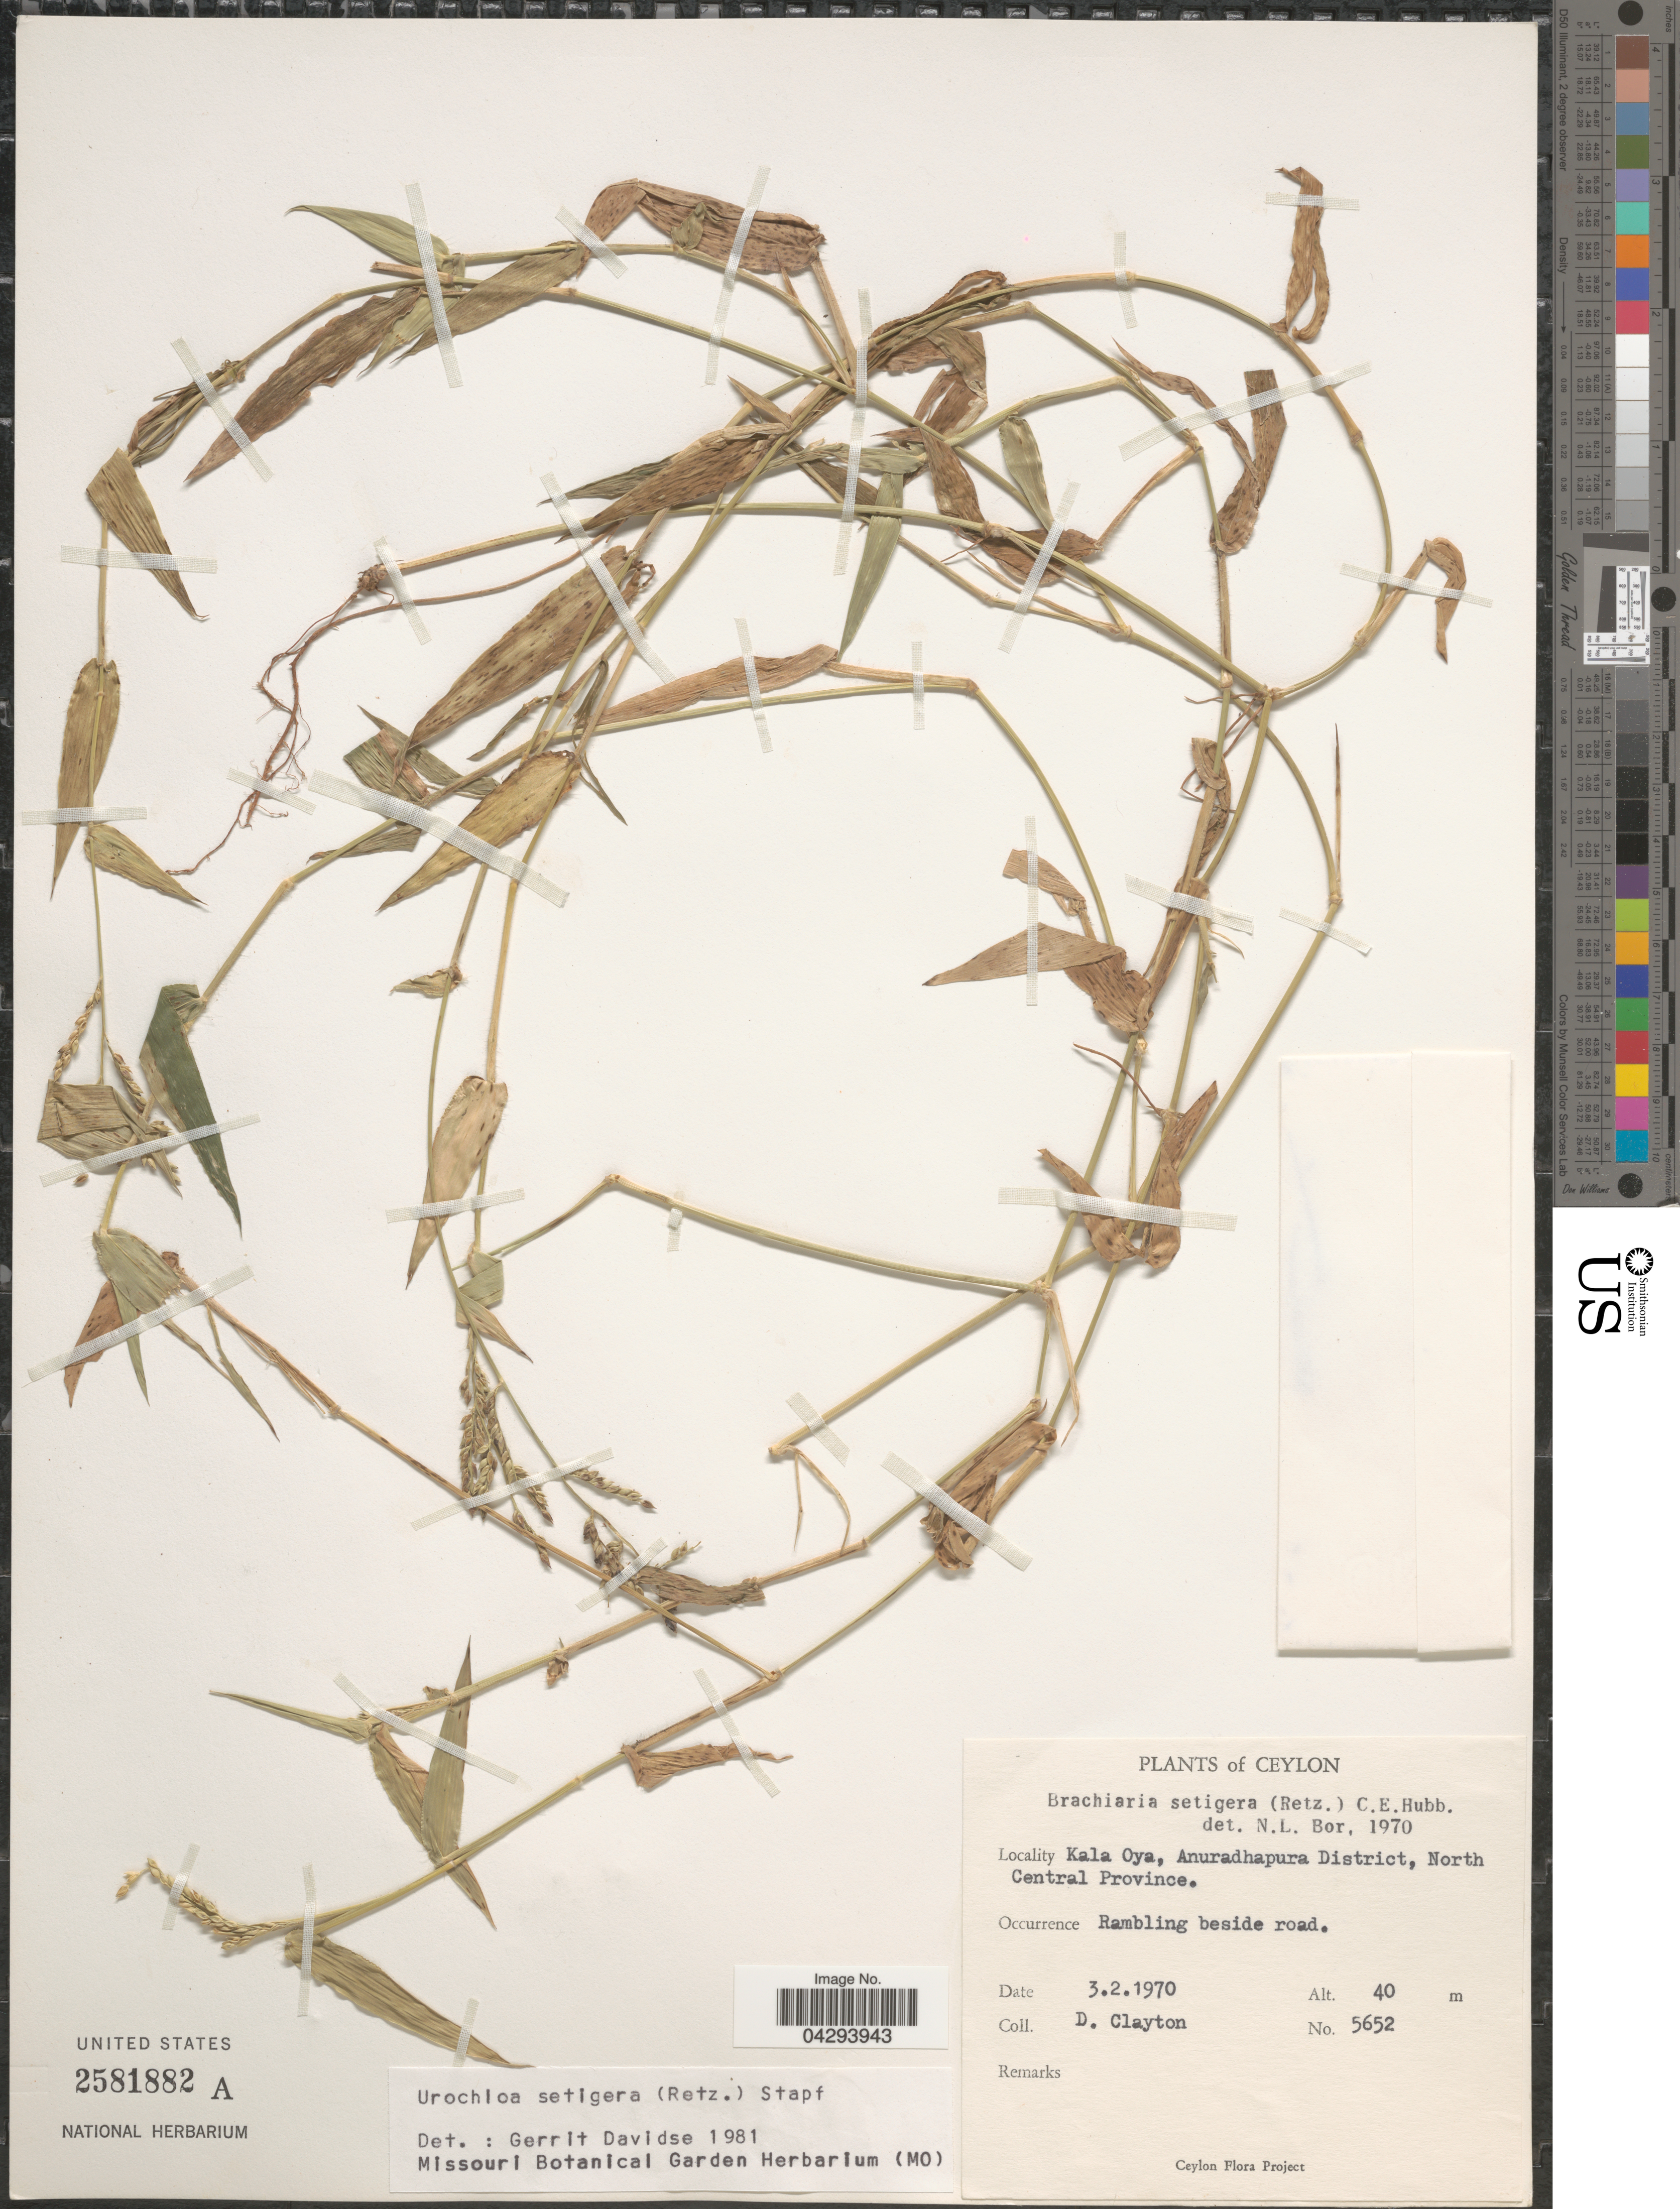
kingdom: Plantae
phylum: Tracheophyta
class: Liliopsida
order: Poales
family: Poaceae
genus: Urochloa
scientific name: Urochloa setigera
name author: (Retz.) Stapf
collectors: D. Clayton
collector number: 5652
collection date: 1970-02-03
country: Sri Lanka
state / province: North Central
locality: Ceylon. Kala Oya, Anuradhapura District.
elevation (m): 40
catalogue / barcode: US 2581882A